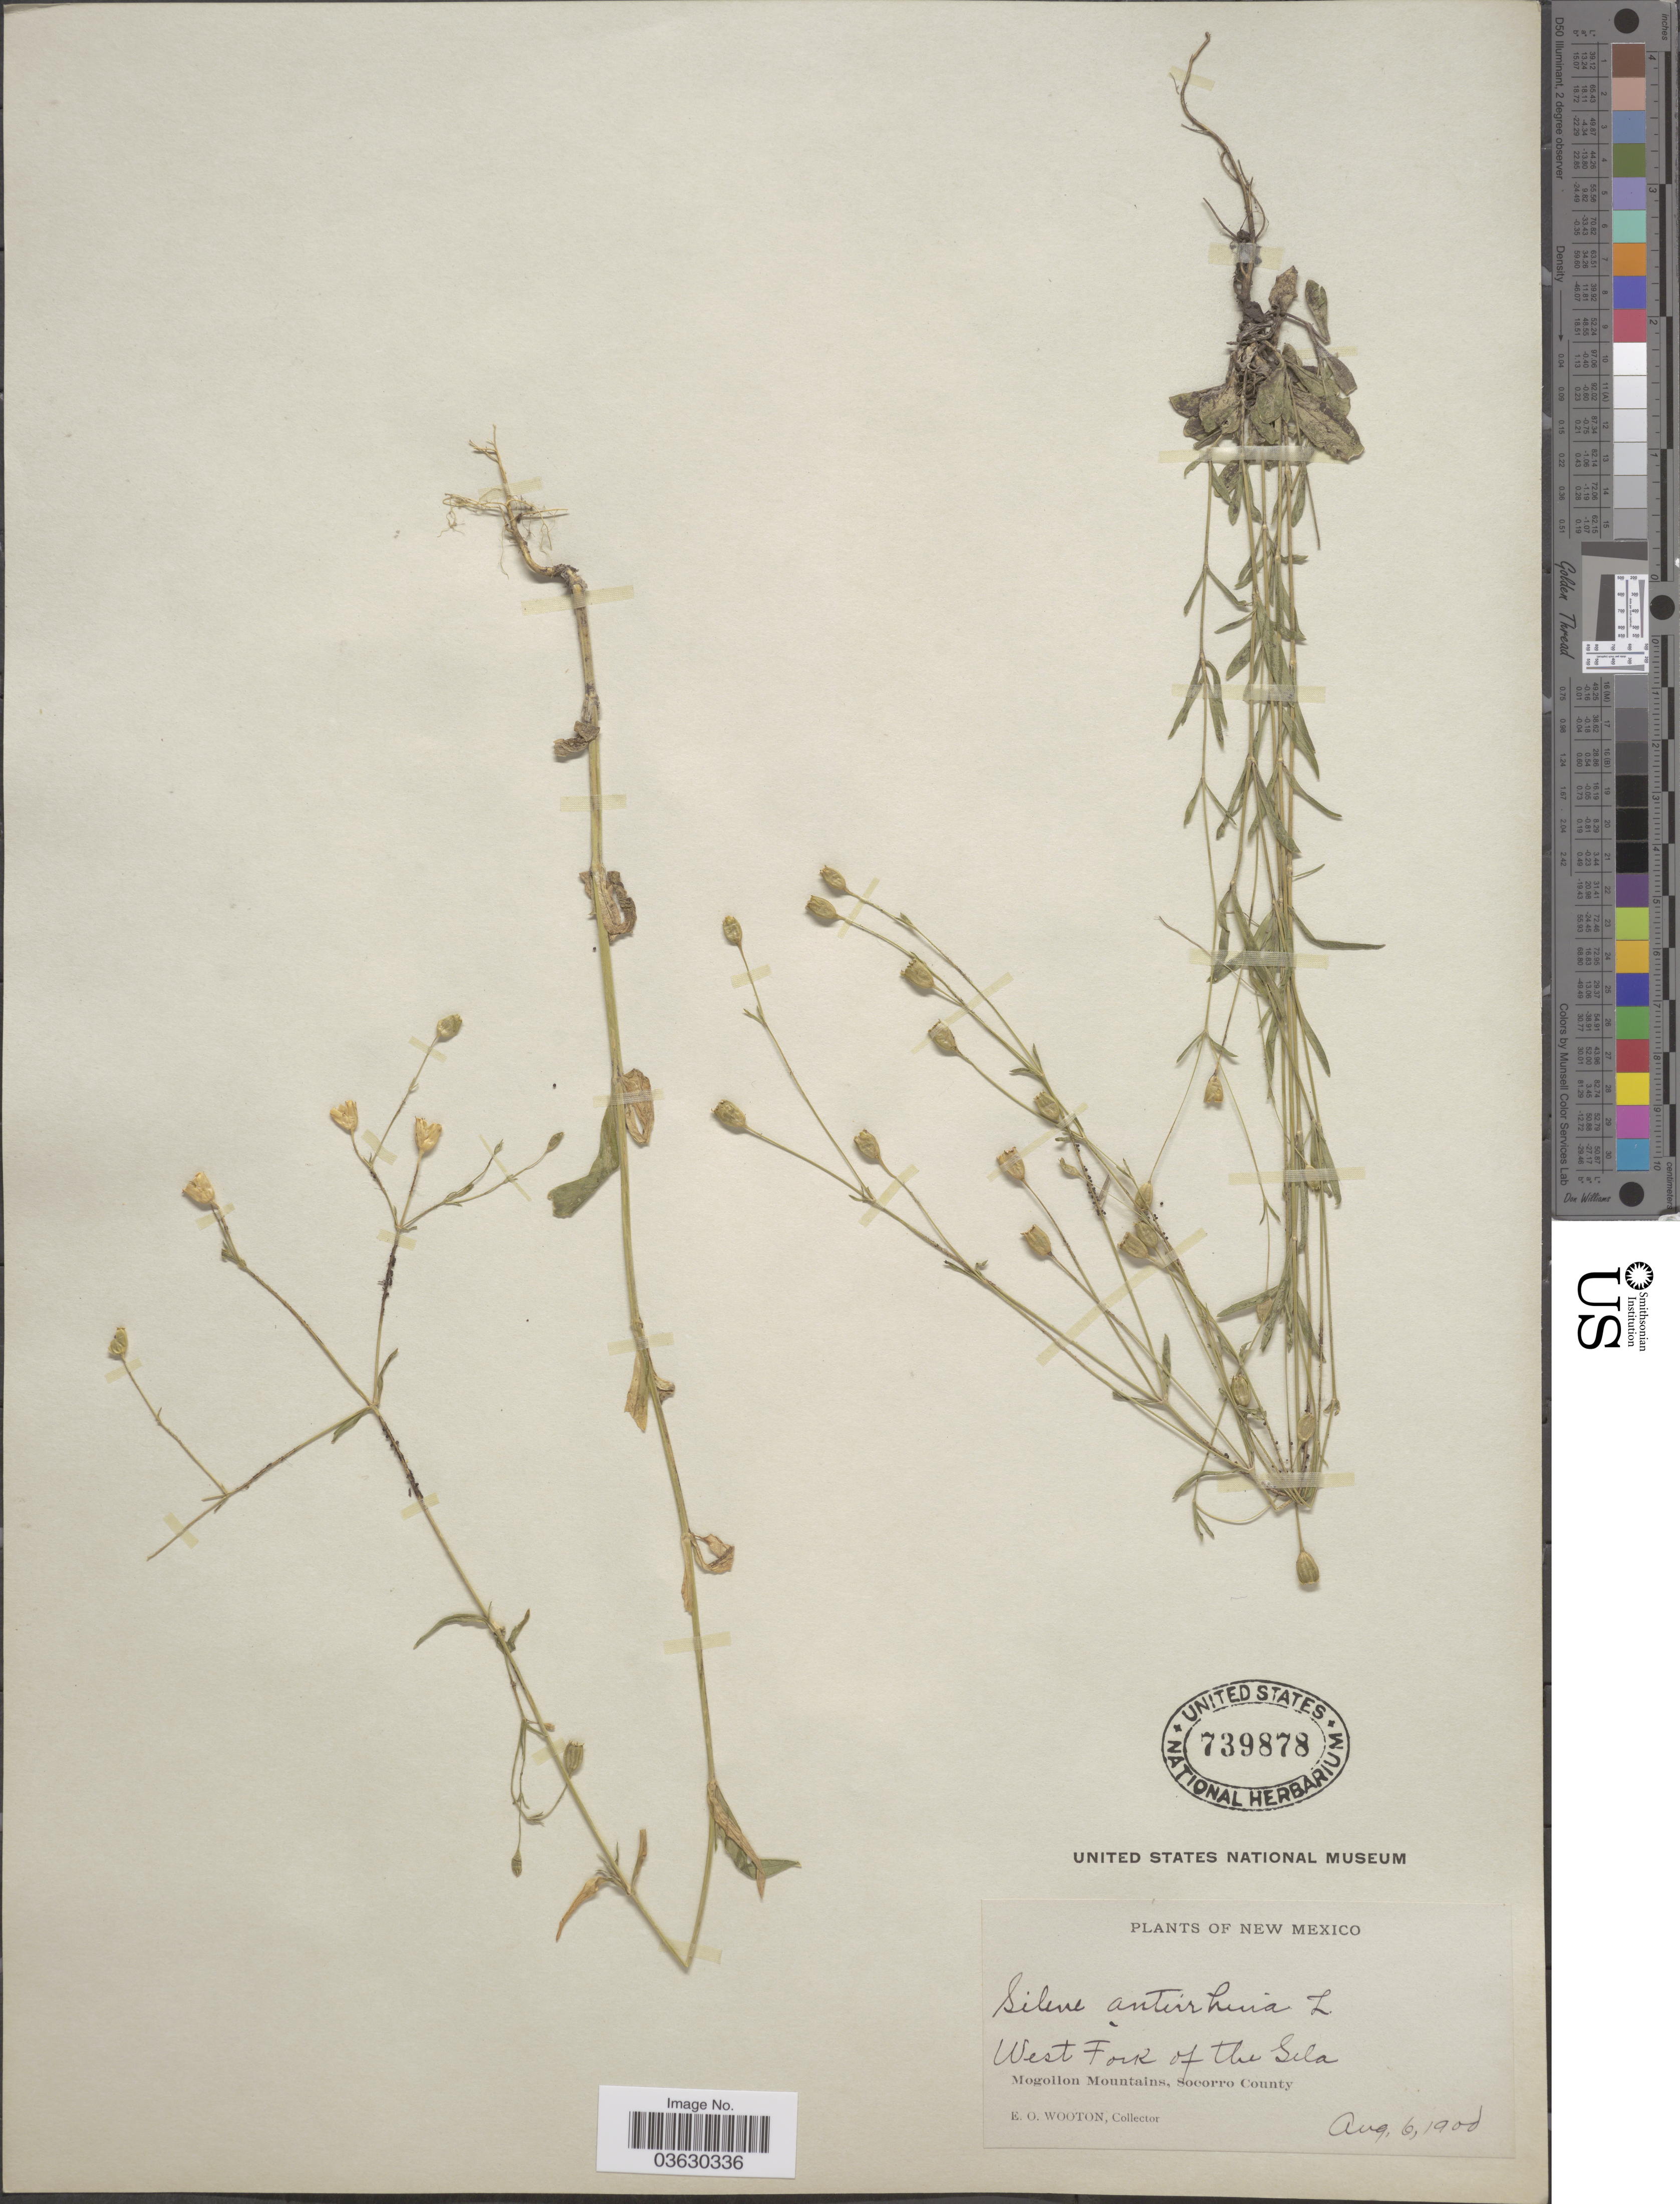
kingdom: Plantae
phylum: Tracheophyta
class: Magnoliopsida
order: Caryophyllales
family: Caryophyllaceae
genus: Silene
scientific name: Silene antirrhina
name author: L.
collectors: E. O. Wooton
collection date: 1900-08-06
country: United States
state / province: New Mexico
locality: West Fork of the Gila. Mogollon Mountains, Socorro County.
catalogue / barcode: US 739878